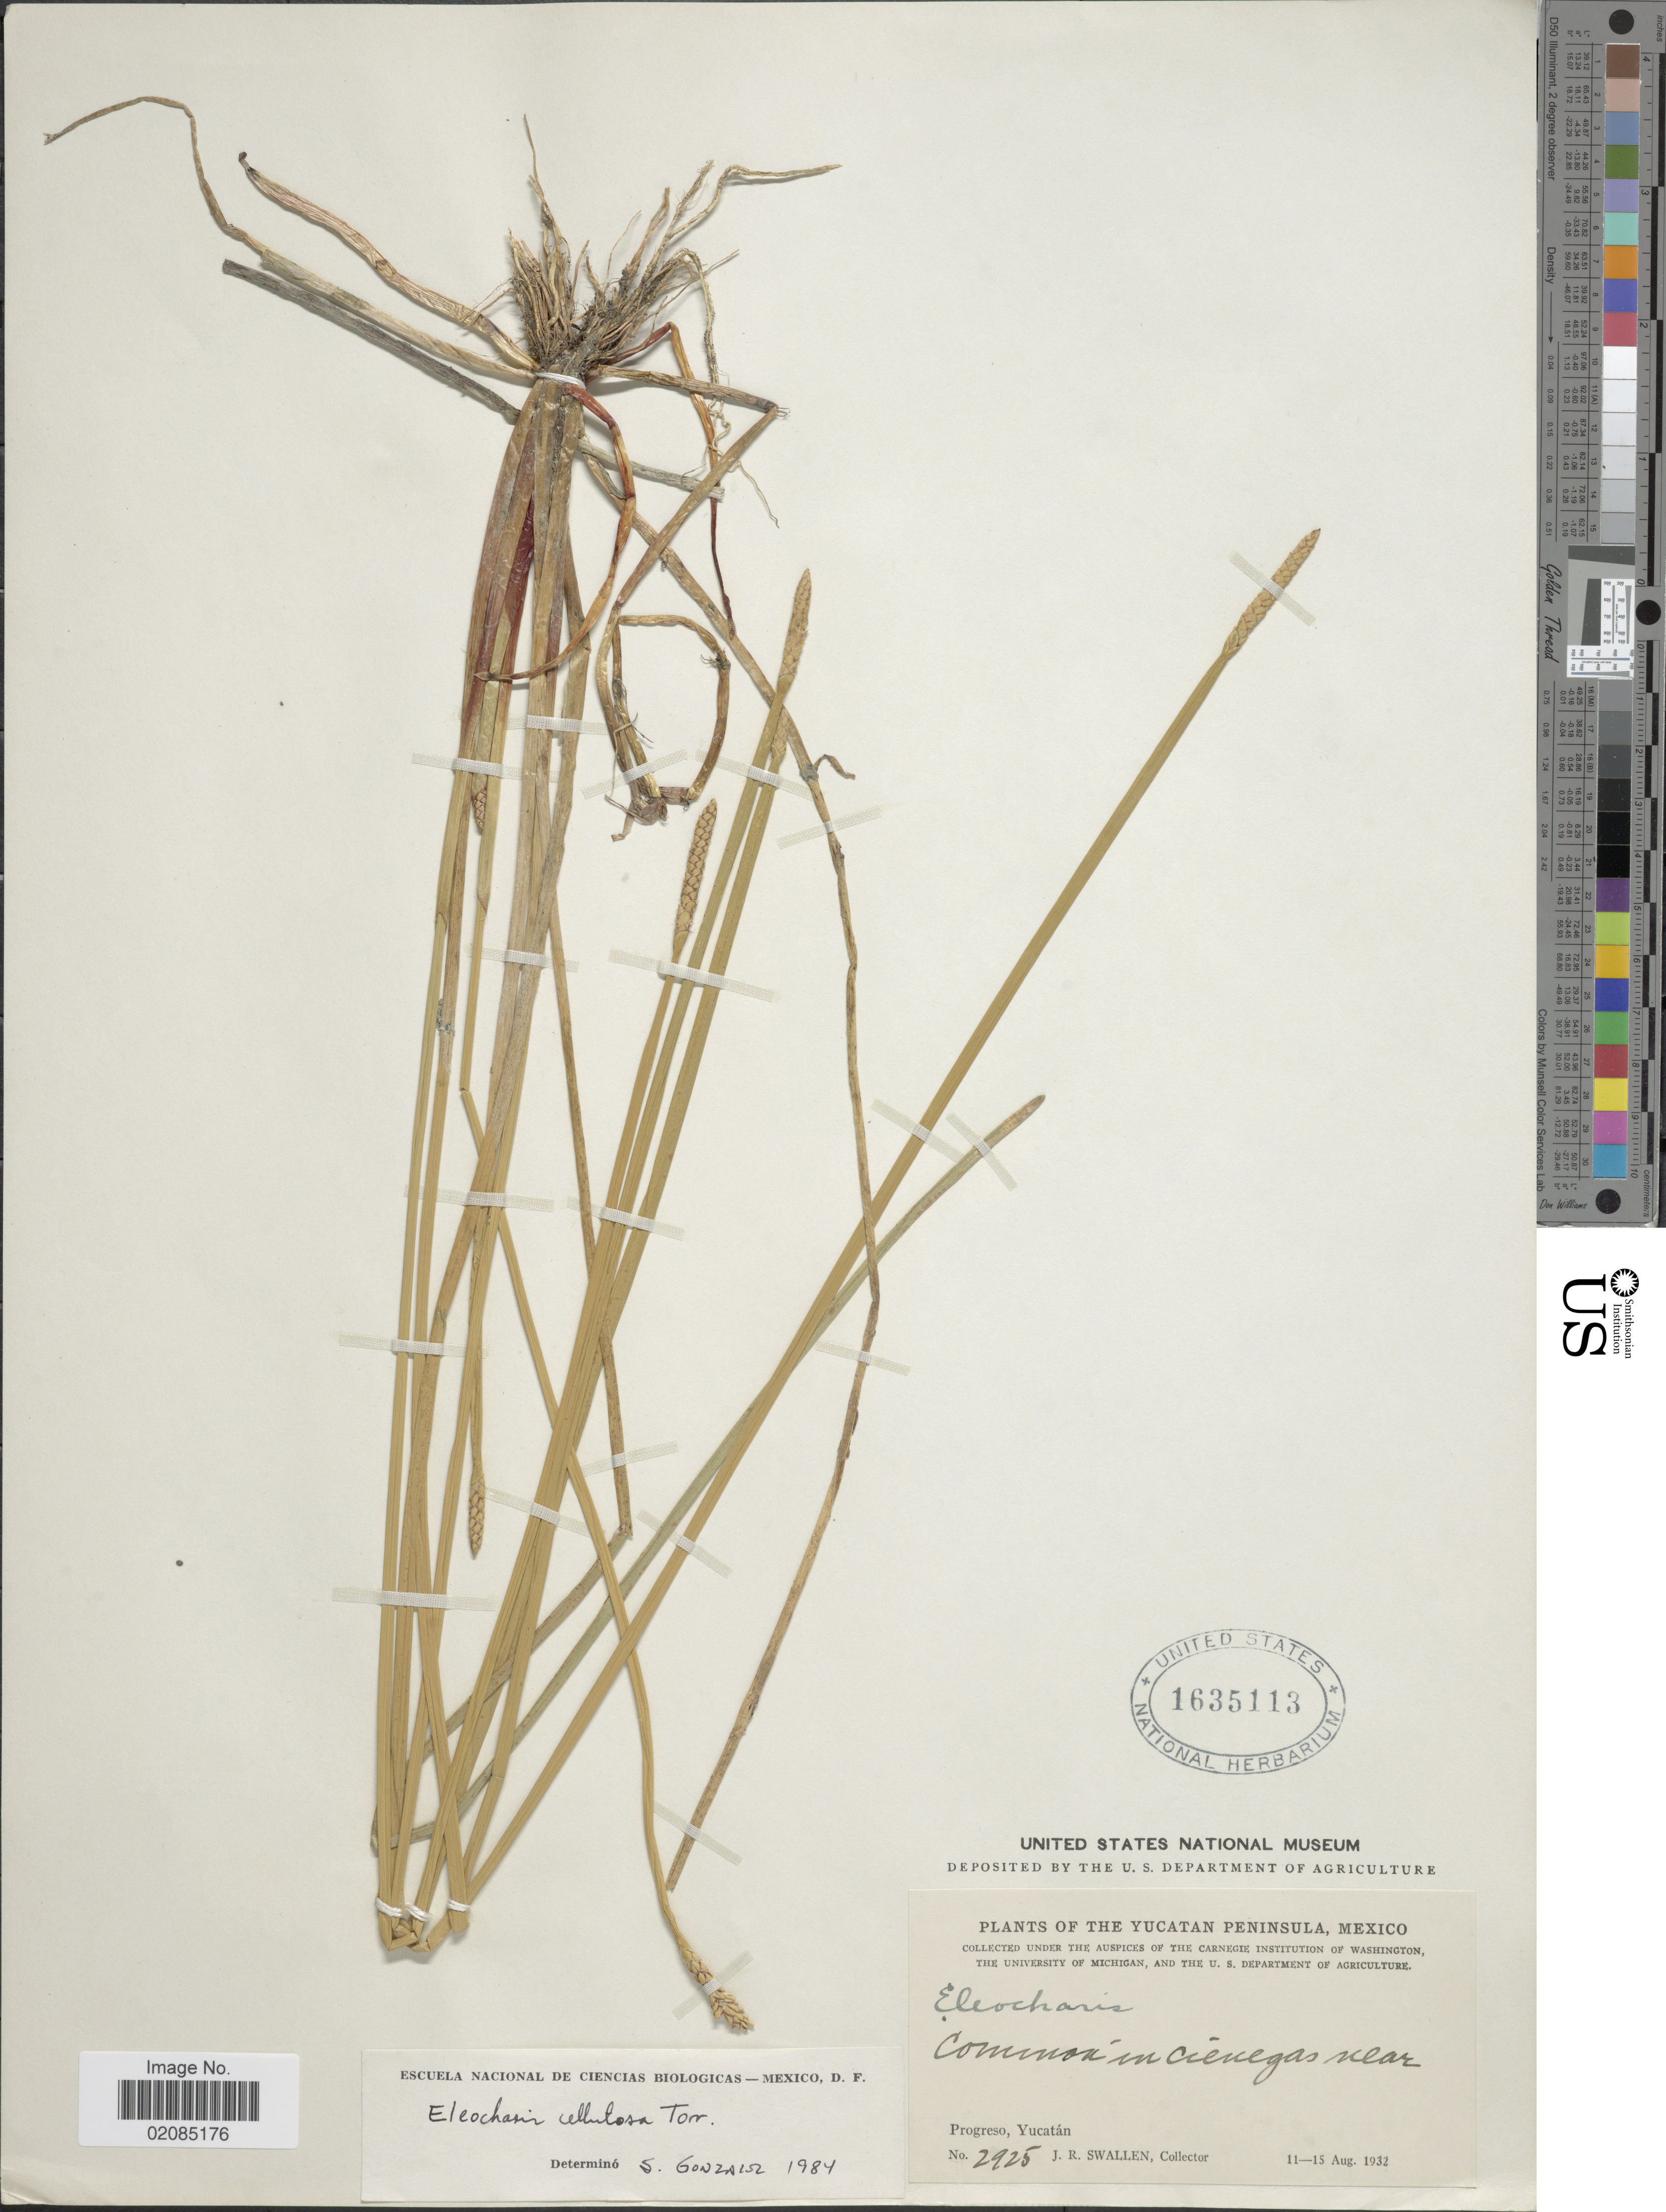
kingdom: Plantae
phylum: Tracheophyta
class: Liliopsida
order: Poales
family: Cyperaceae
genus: Eleocharis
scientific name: Eleocharis cellulosa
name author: Torr.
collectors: J. R. Swallen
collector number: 2925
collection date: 1932-08-11/1932-08-15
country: Mexico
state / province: Yucatán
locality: Yucatan Peninsula, common in cienegas near Progresp, Yucatan.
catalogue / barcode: US 1635113